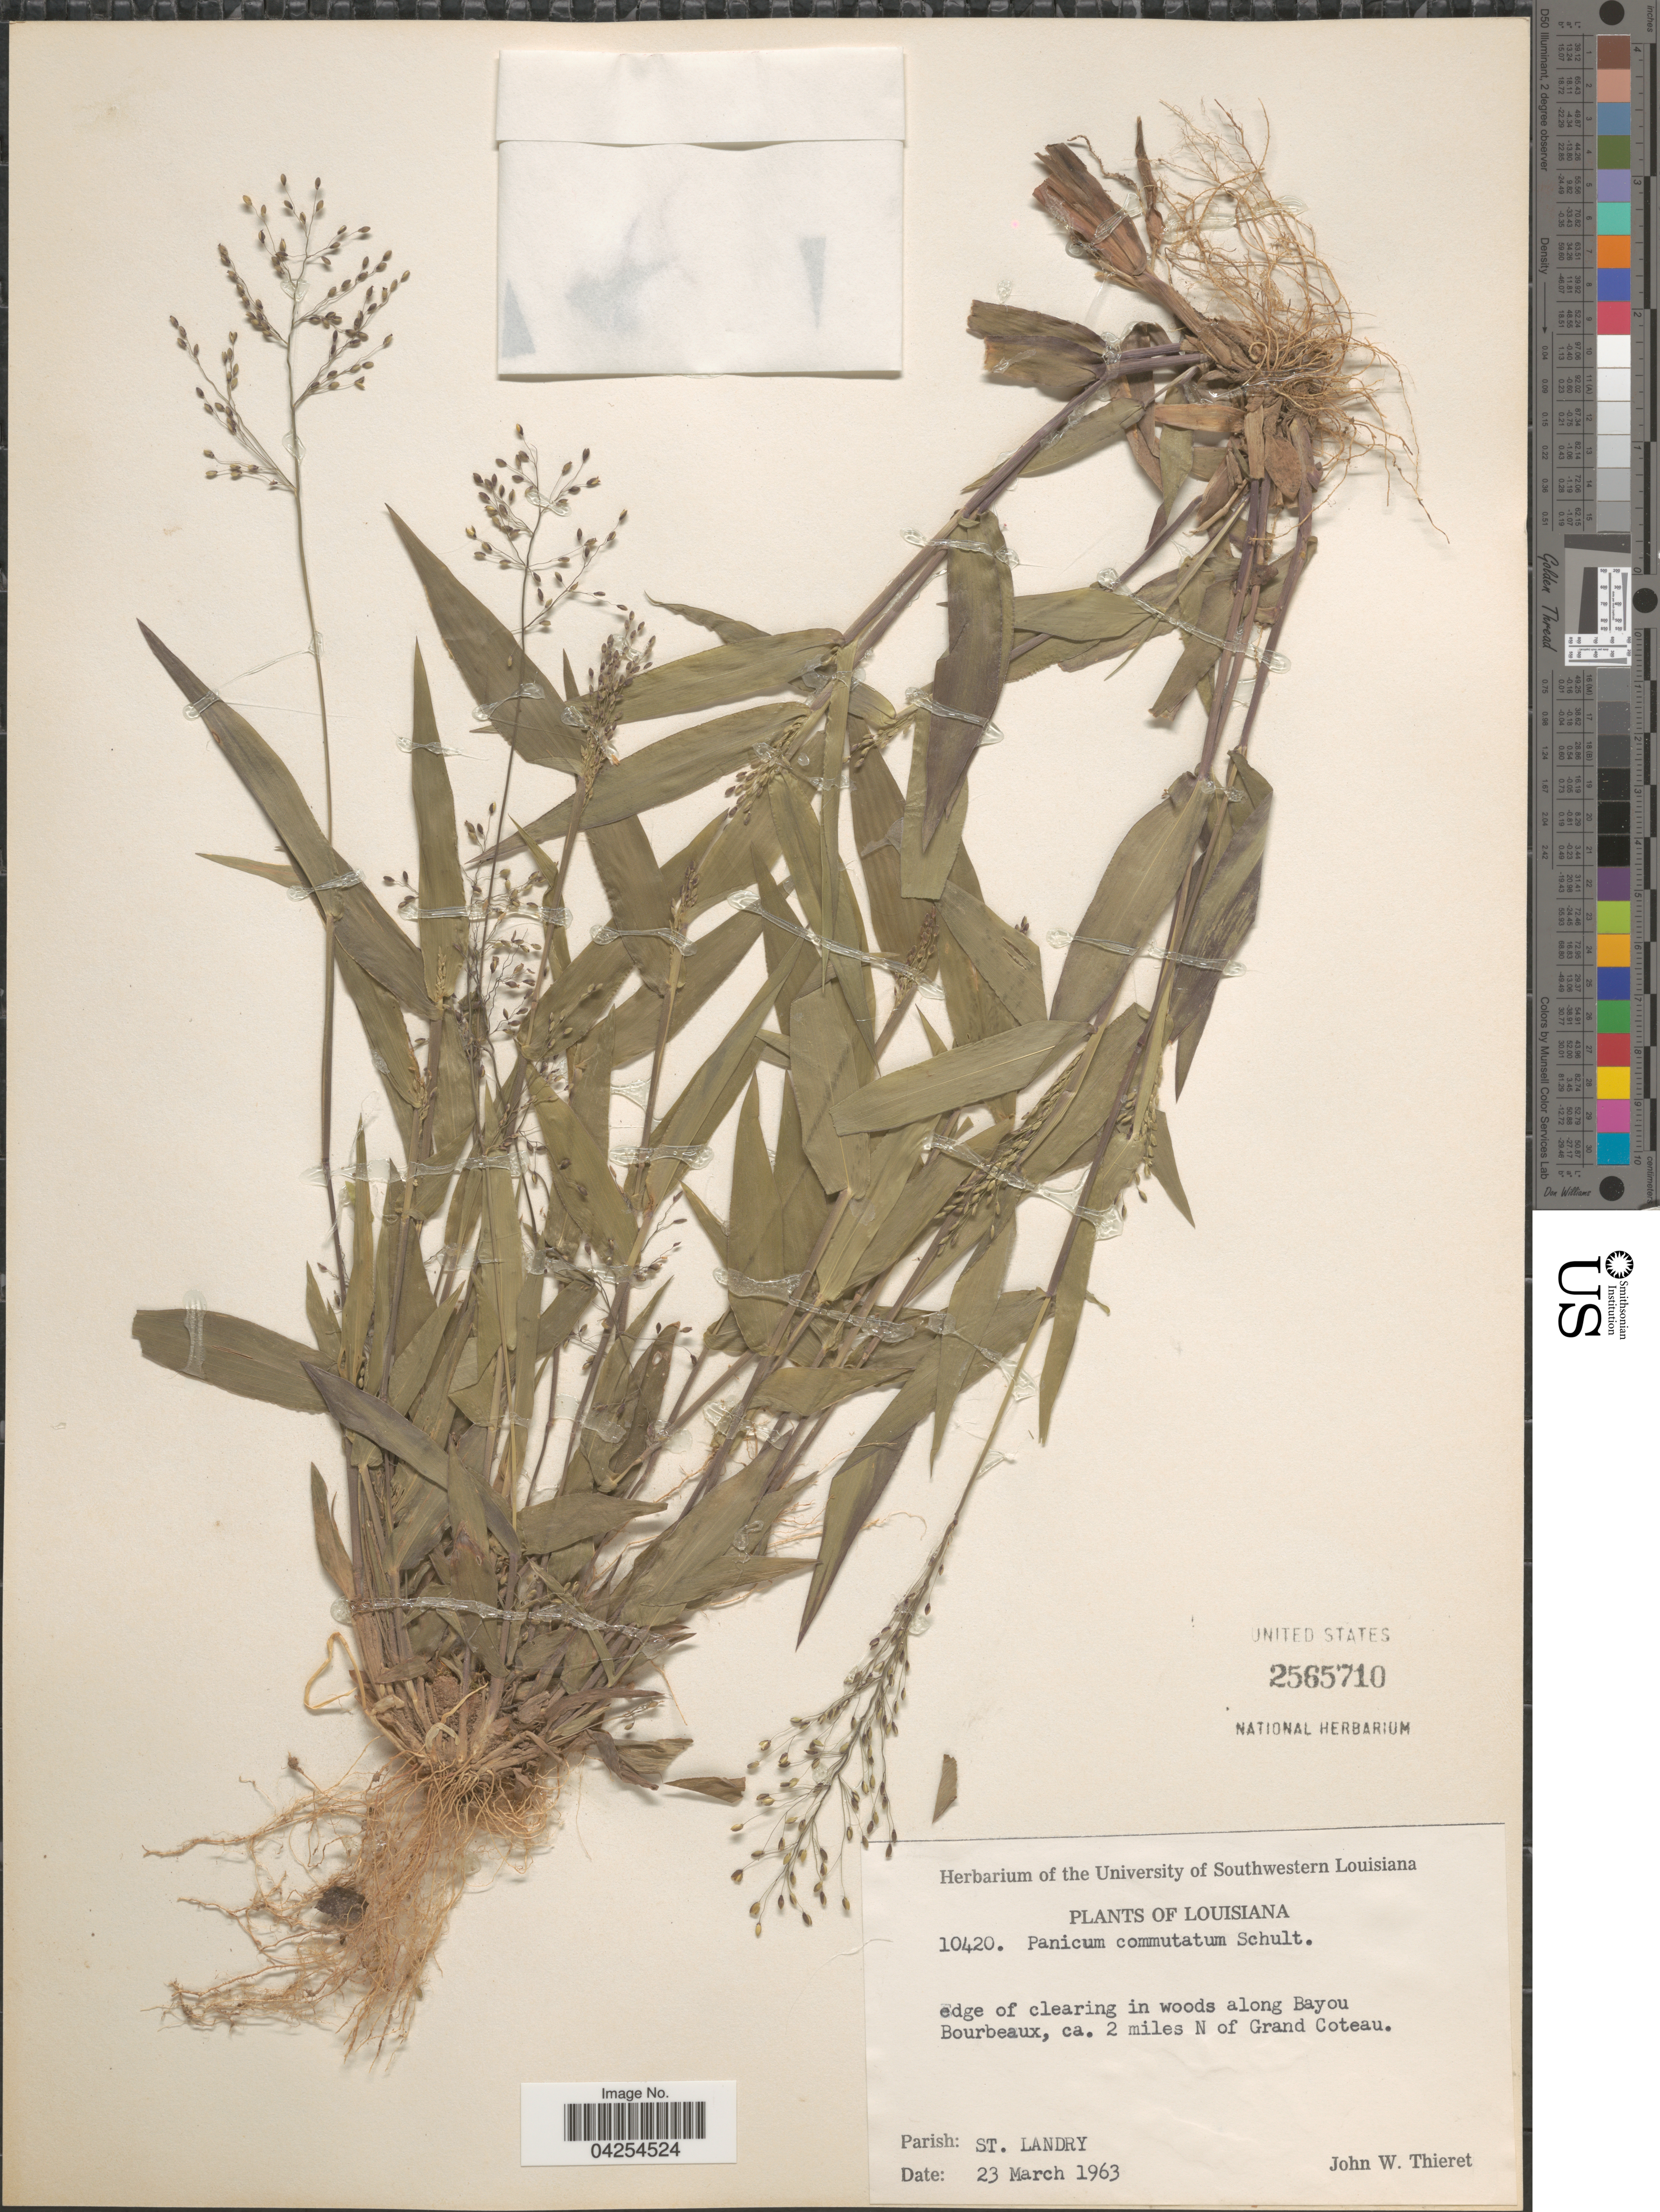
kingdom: Plantae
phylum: Tracheophyta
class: Liliopsida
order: Poales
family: Poaceae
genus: Dichanthelium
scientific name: Dichanthelium commutatum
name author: (Schult.) Gould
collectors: J. W. Thieret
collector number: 10420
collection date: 1963-03-23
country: United States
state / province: Louisiana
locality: Edge of clearing in woods along Bayou Bourbeaux, ca. 2 miles N of Grand Coteau. Parish: St. Landry.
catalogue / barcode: US 2565710